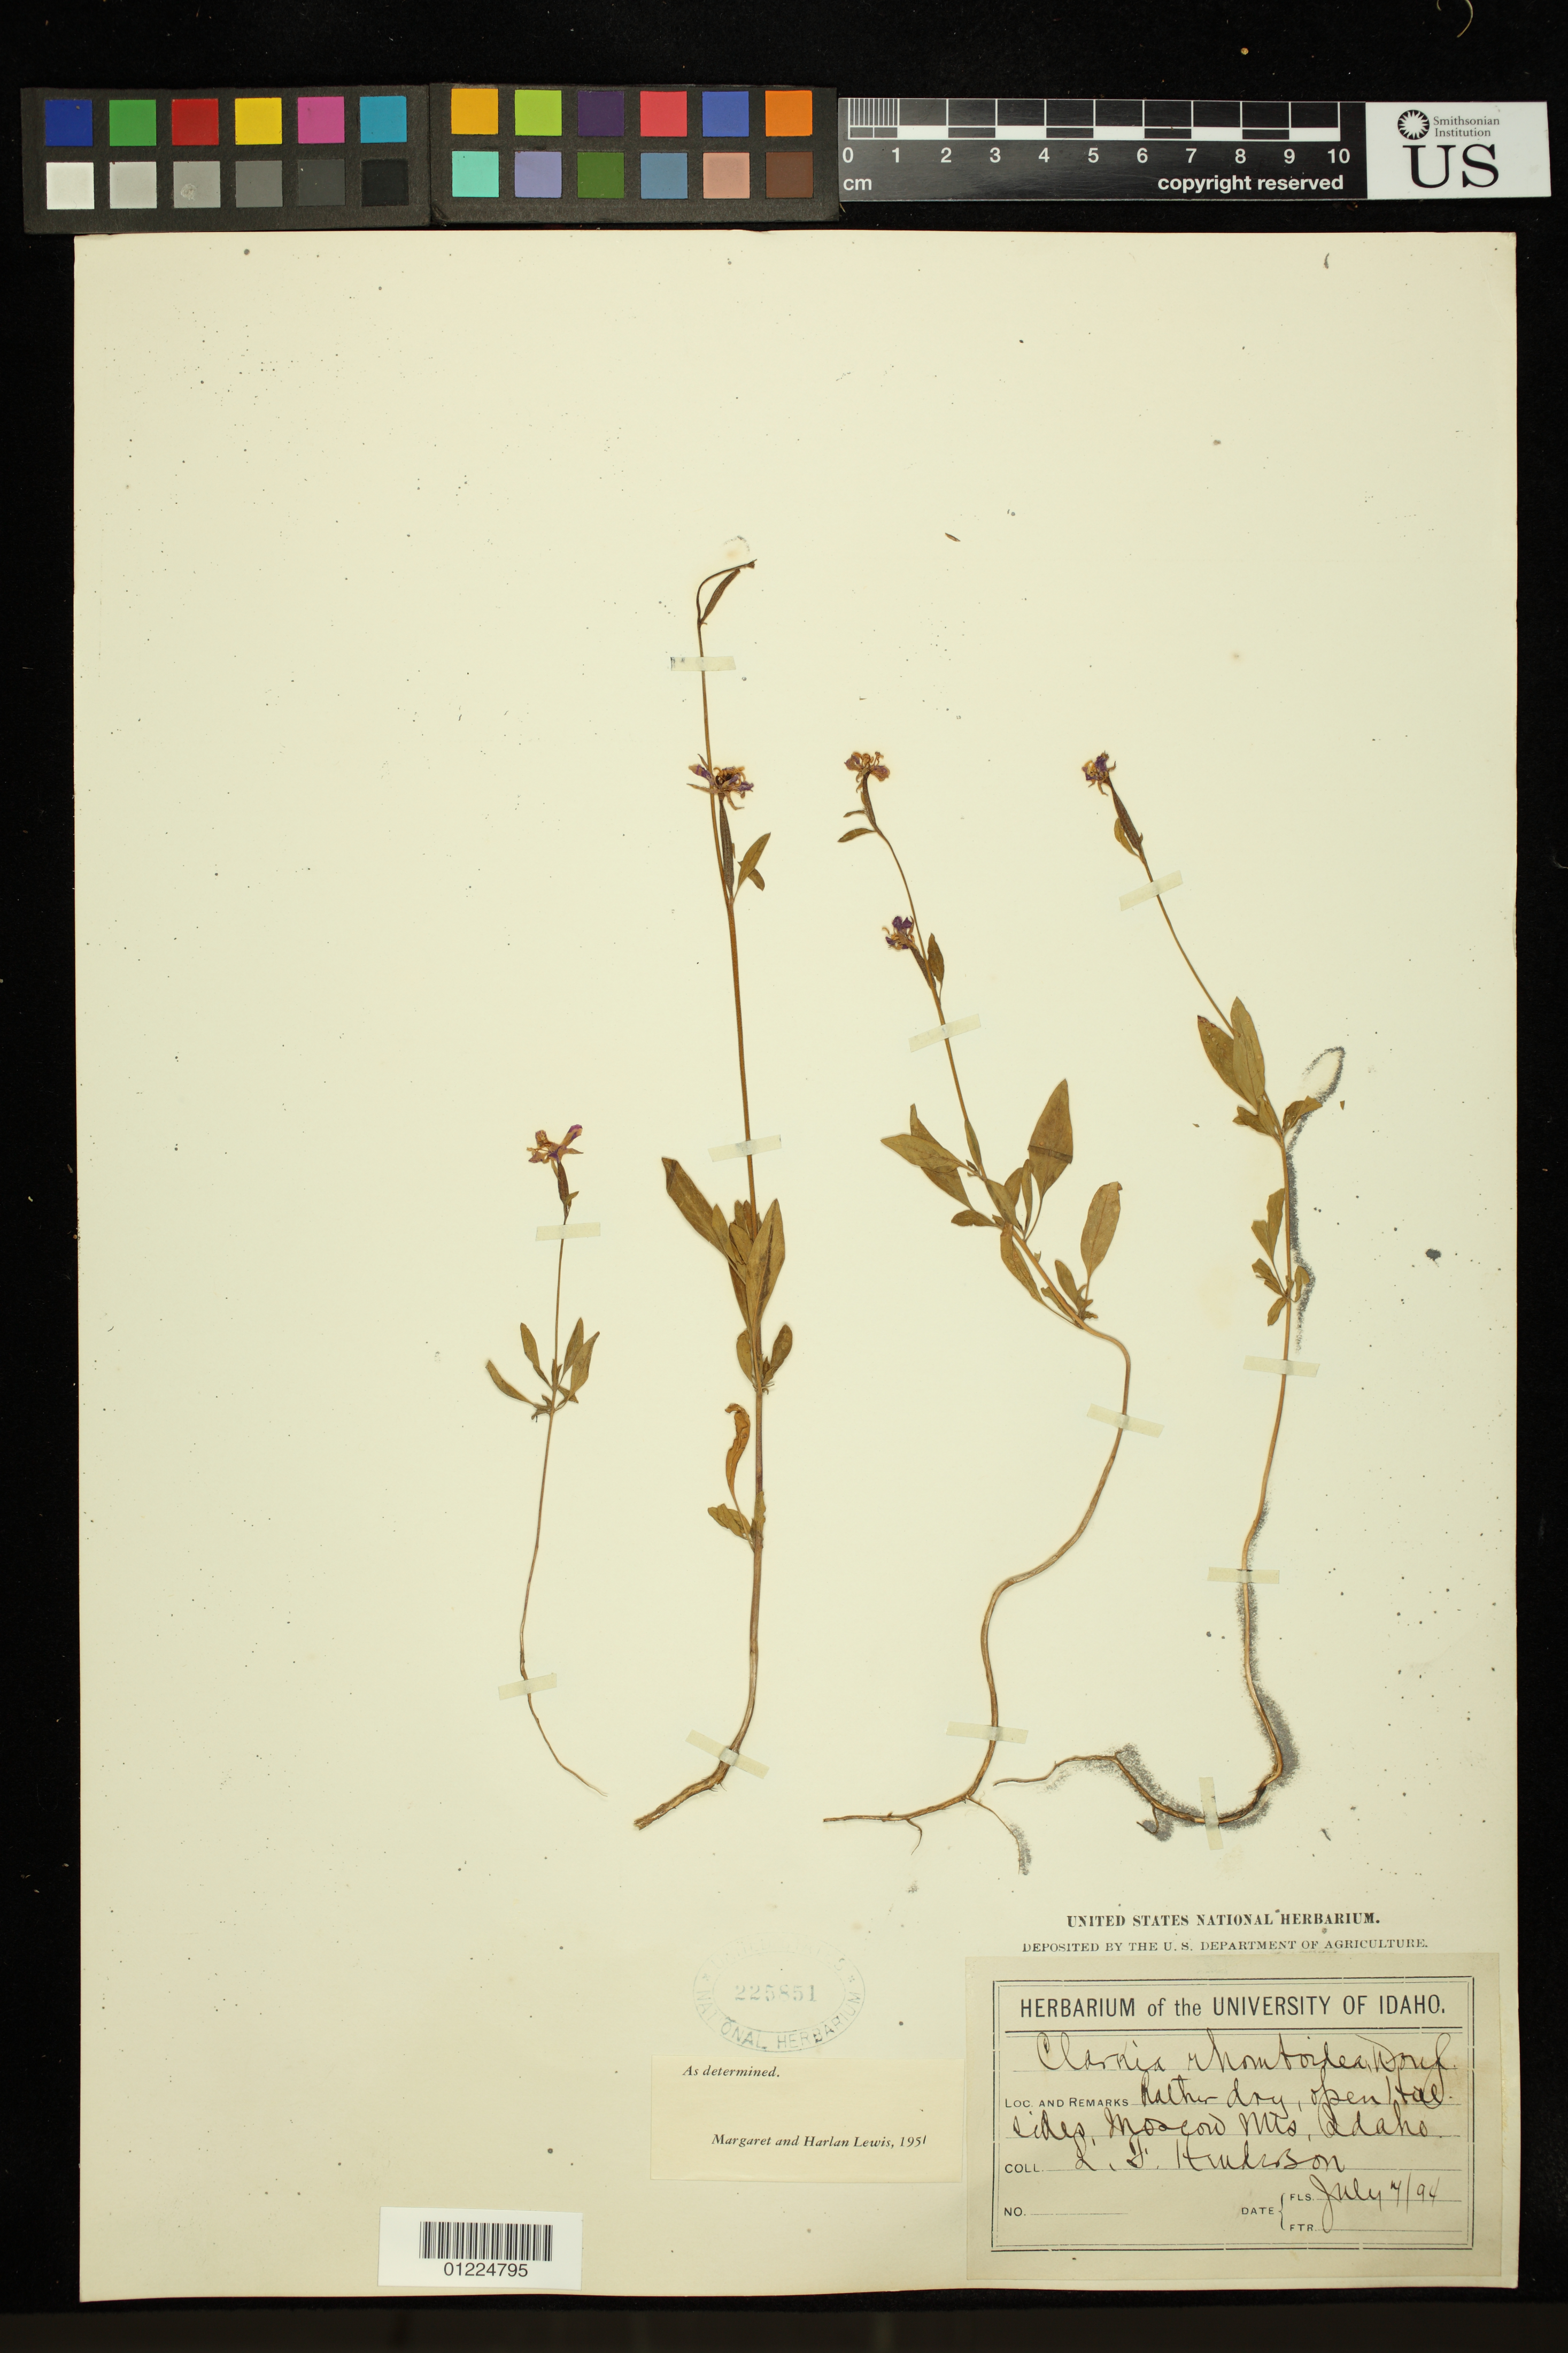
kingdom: Plantae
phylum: Tracheophyta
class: Magnoliopsida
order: Myrtales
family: Onagraceae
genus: Clarkia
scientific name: Clarkia rhomboidea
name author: Douglas ex Hook.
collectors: L. F. Henderson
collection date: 1894-07-07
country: United States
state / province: Idaho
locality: Moscow Mountains, near Moscow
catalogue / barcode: US 225851